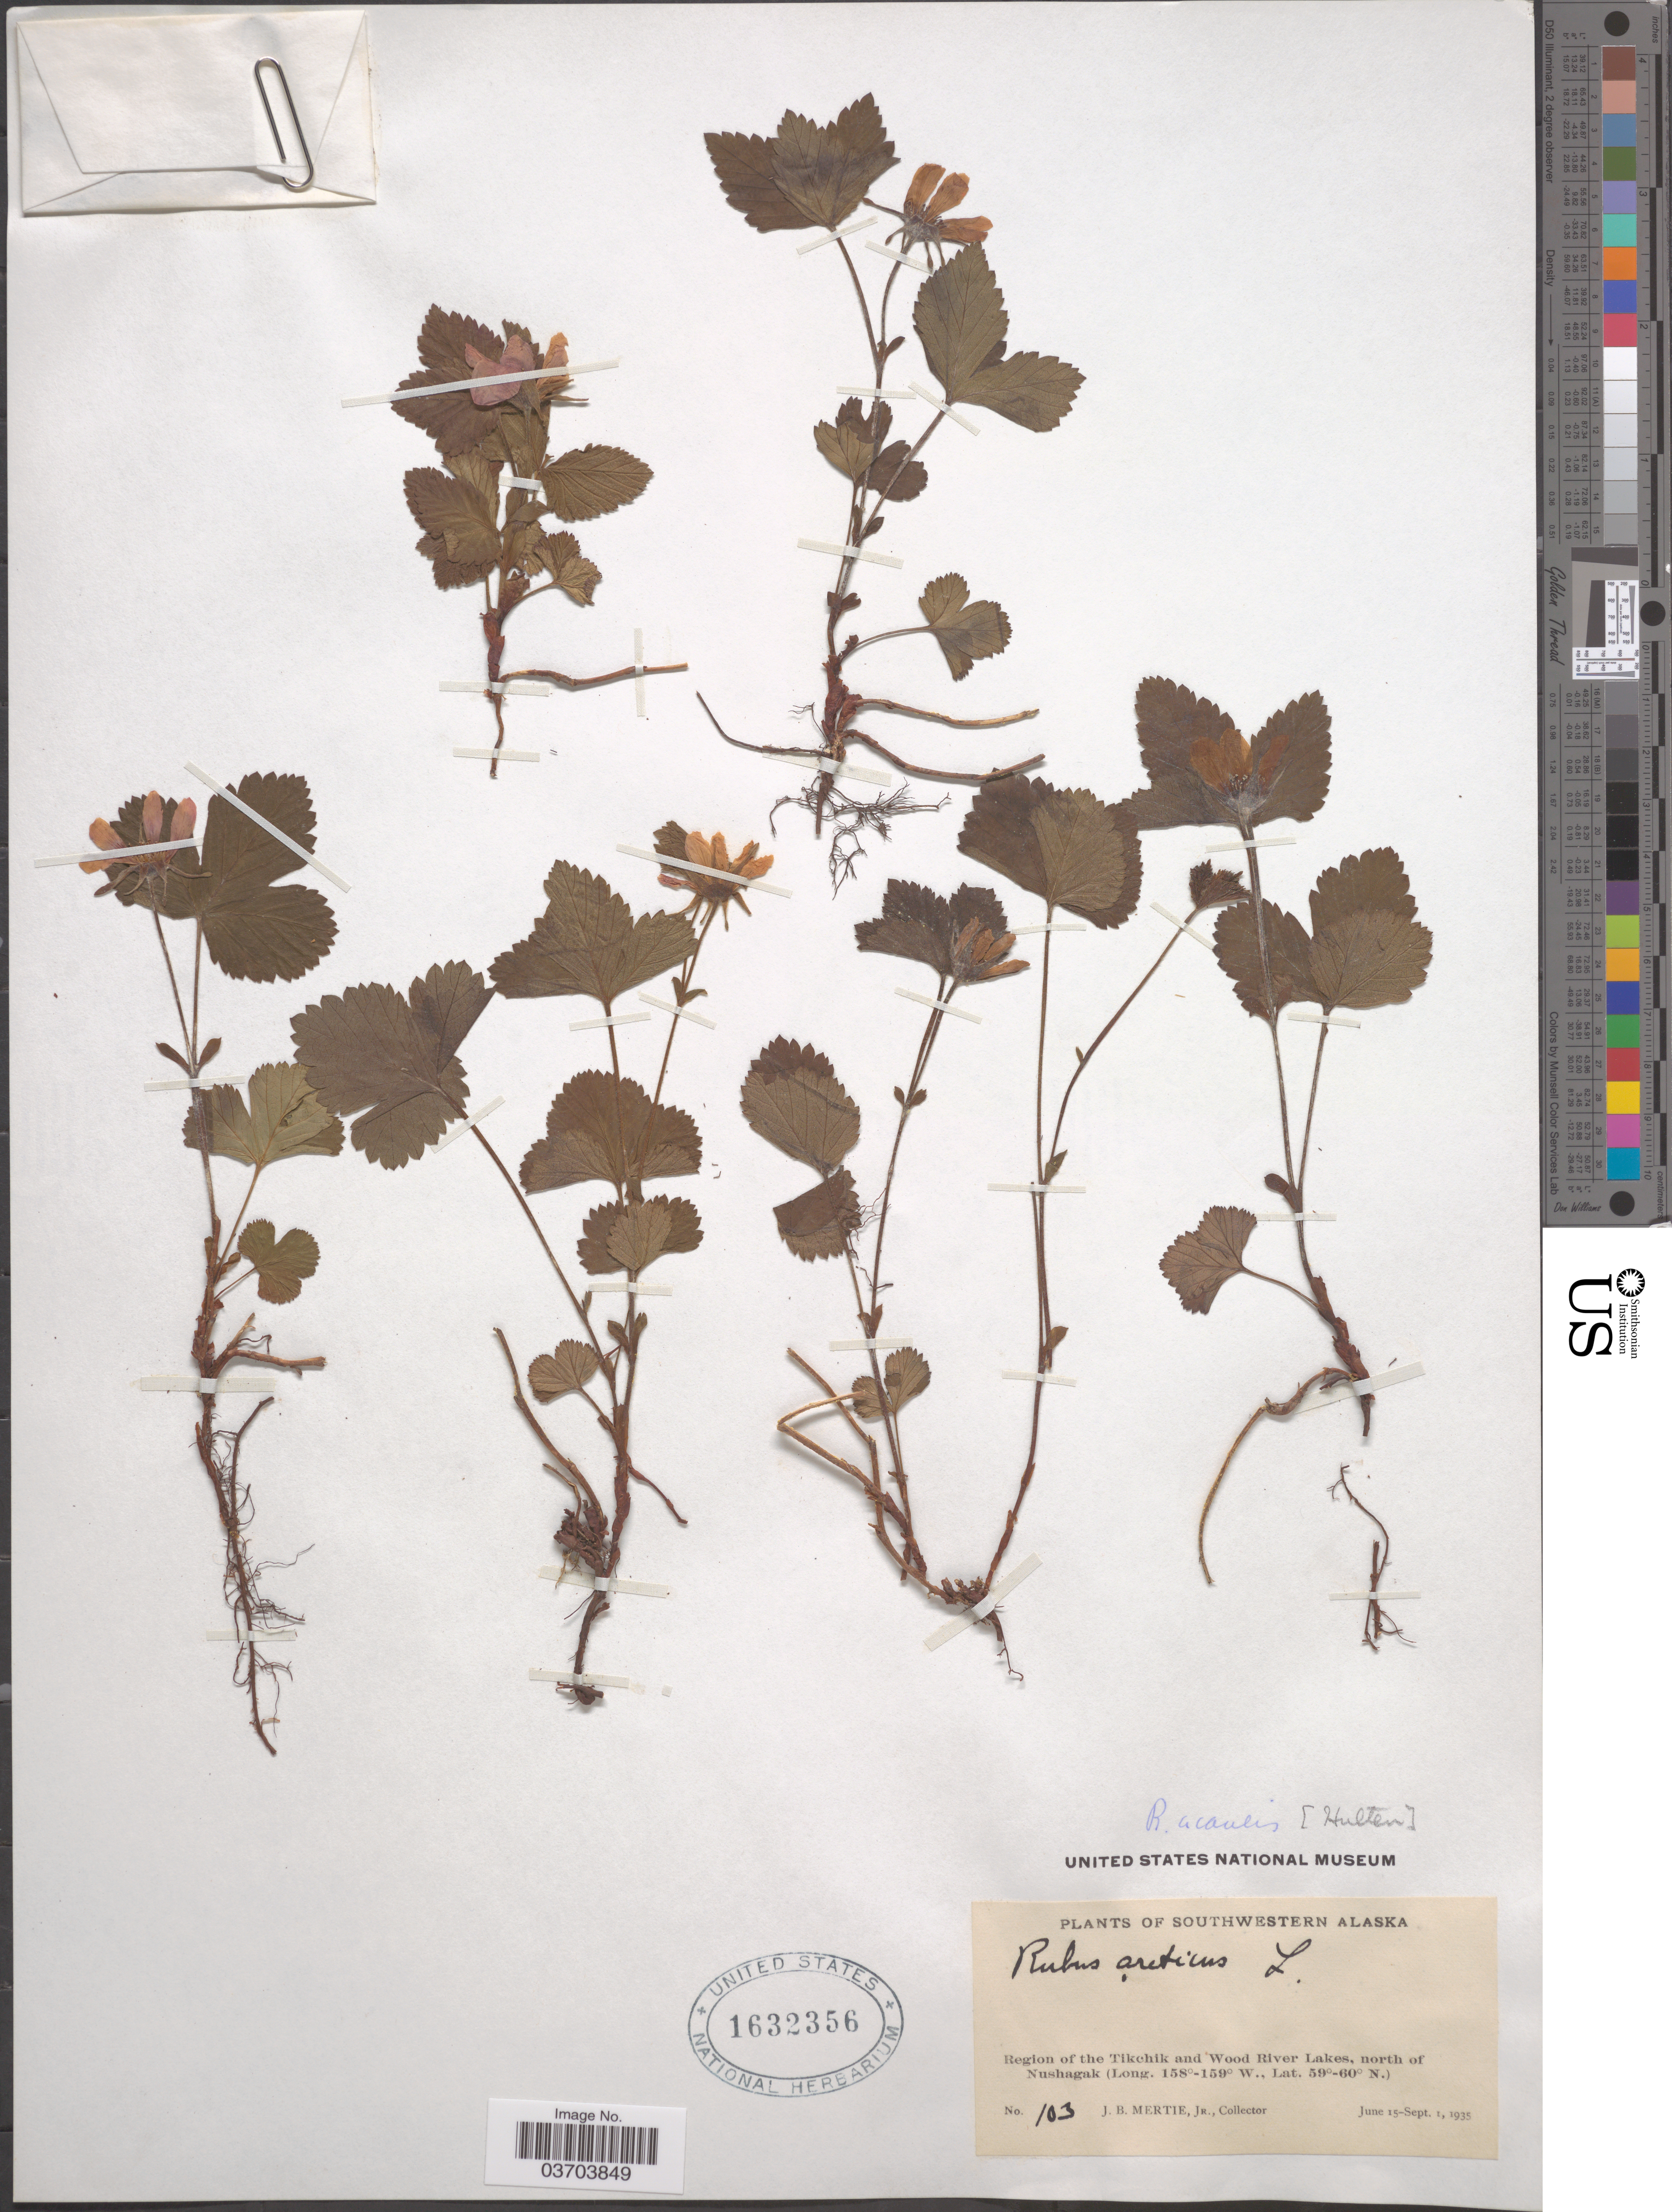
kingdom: Plantae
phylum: Tracheophyta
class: Magnoliopsida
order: Rosales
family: Rosaceae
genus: Rubus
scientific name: Rubus acaulis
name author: Michx.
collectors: J. Mertie Jr.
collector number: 103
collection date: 1935-06-15/1935-09-01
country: United States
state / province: Alaska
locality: Southwestern Alaska. Region of the Tikchik and Wood River Lakes, north of Nushagak.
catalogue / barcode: US 1632356